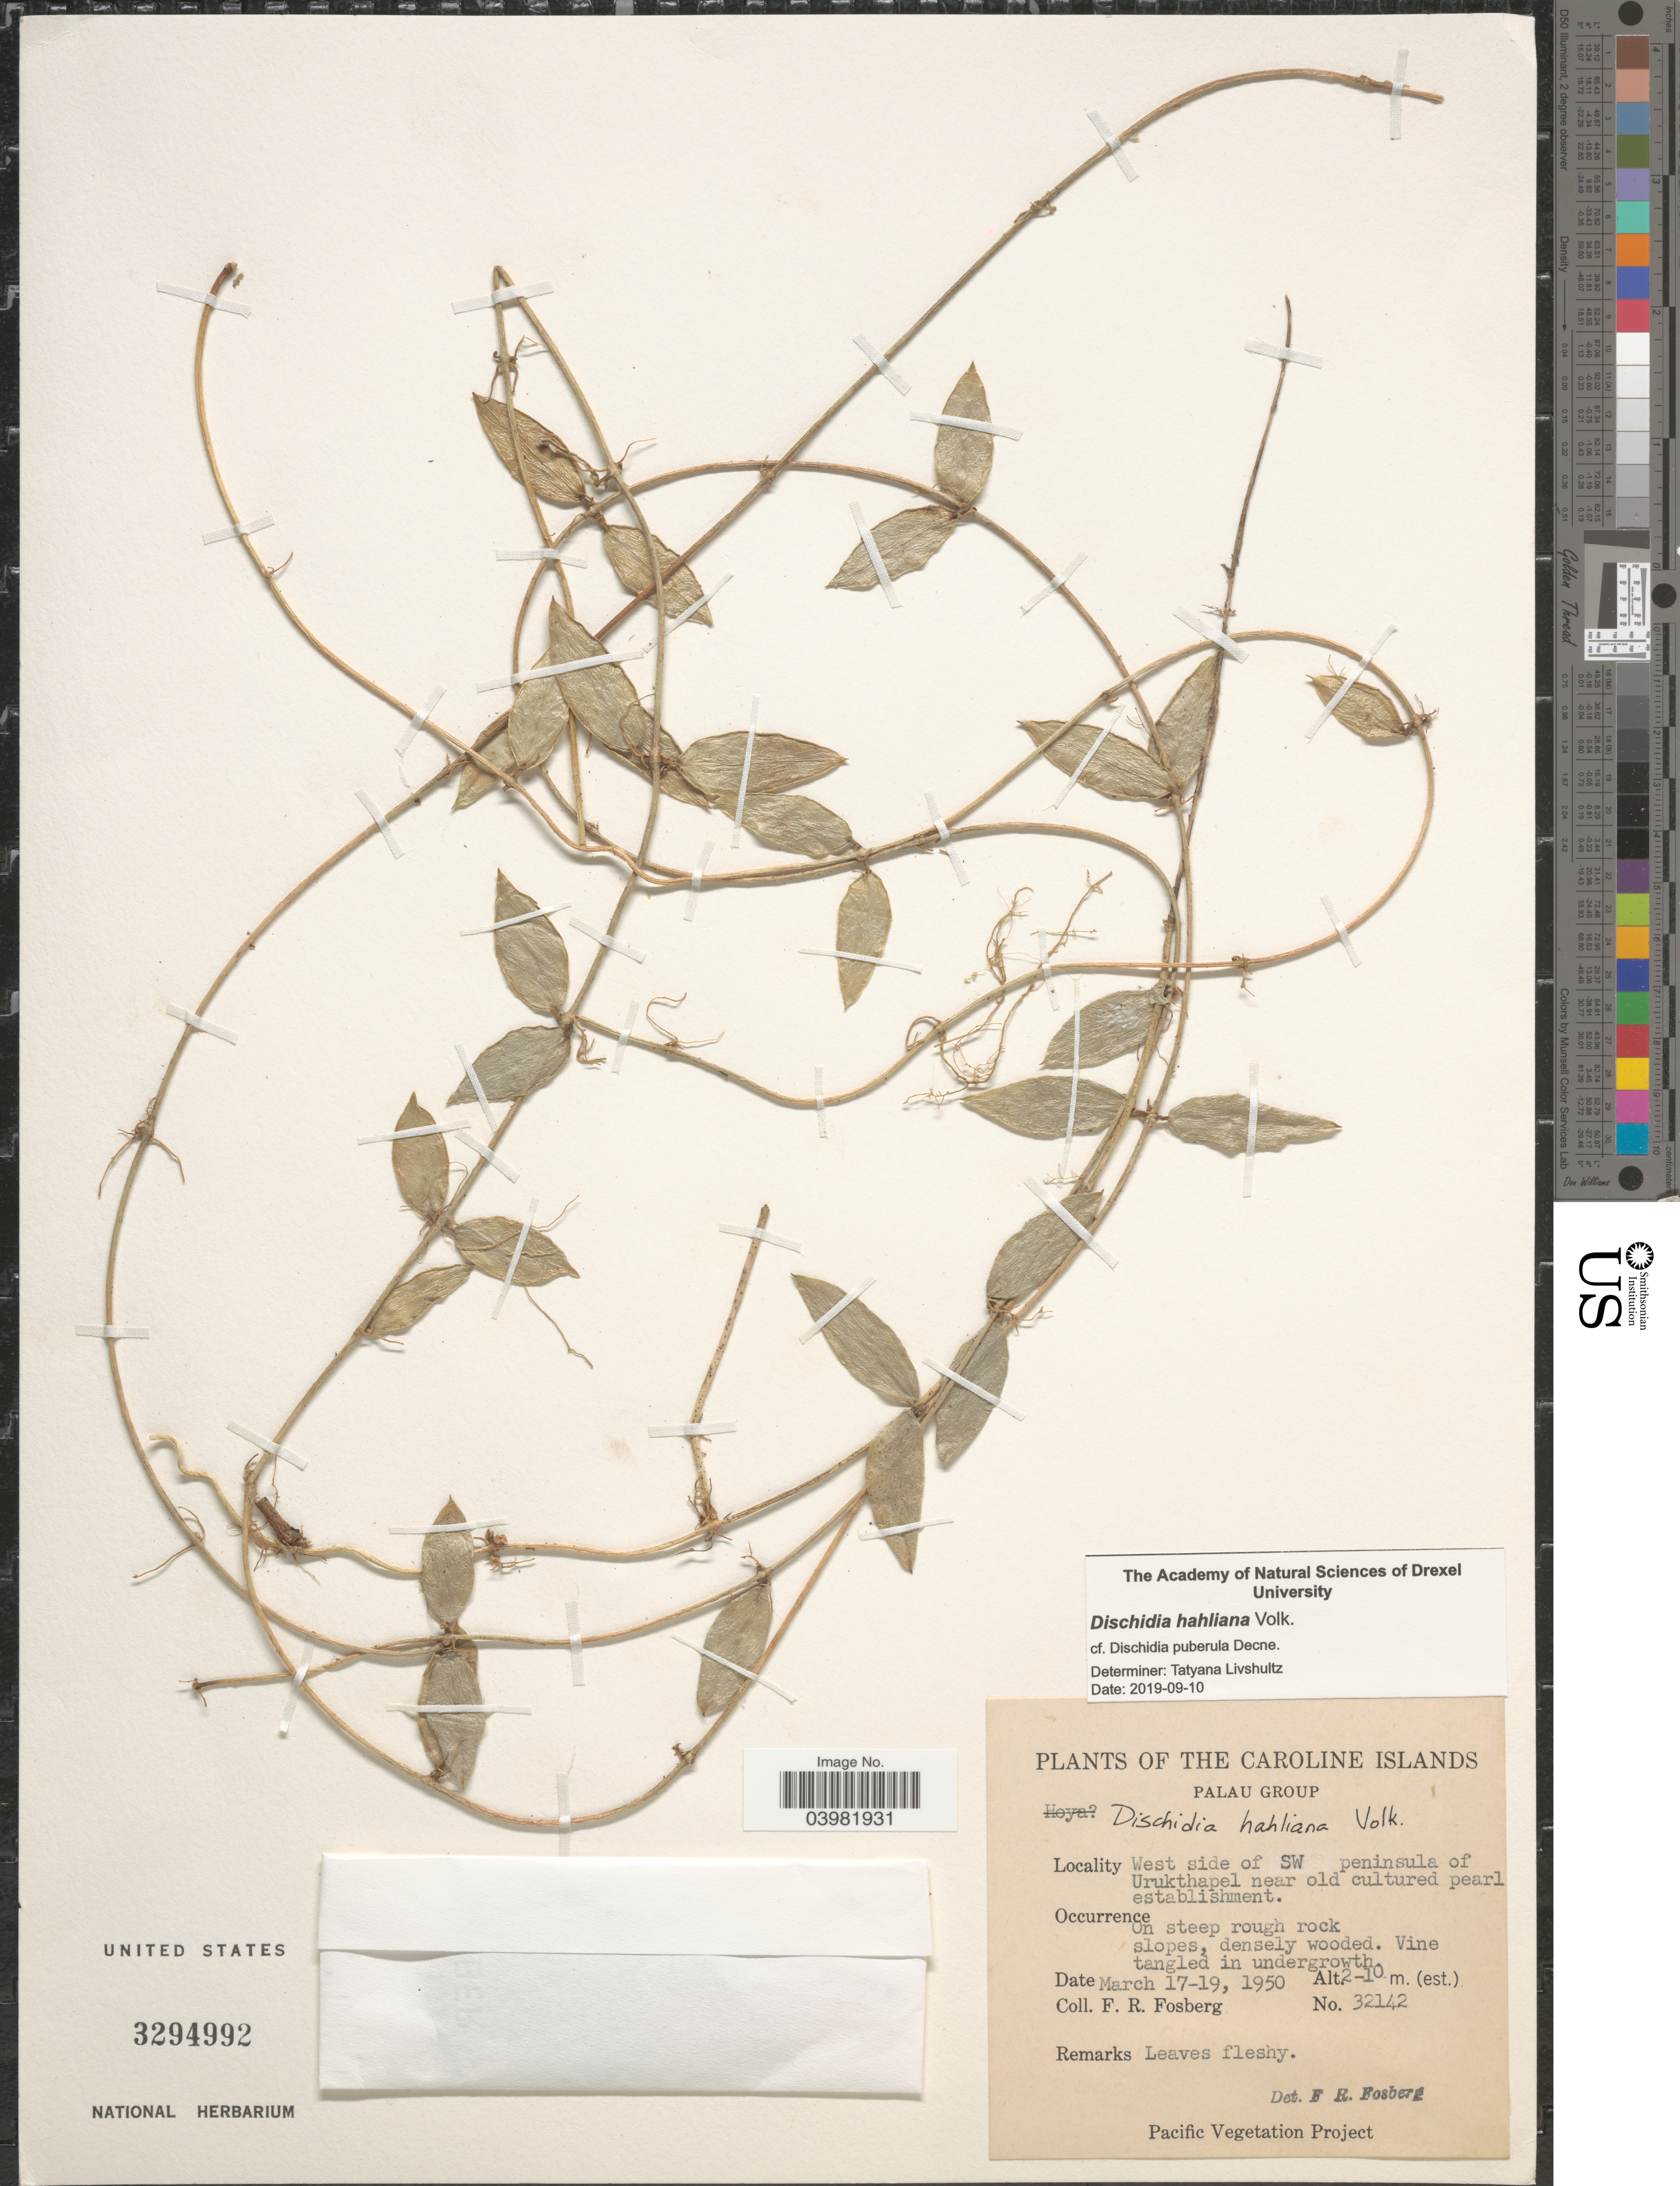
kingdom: Plantae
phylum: Tracheophyta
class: Magnoliopsida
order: Gentianales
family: Apocynaceae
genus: Dischidia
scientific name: Dischidia hahliana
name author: Volkens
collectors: F. R. Fosberg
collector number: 32142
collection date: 1950-03-17/1950-03-19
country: Palau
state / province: Koror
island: Ngeruktabel [Urukthapel]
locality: The Caroline Islands. Palau Group. West side of SW peninsula of Urukthapel near old cultured pearl establishment.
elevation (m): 2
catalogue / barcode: US 3294992